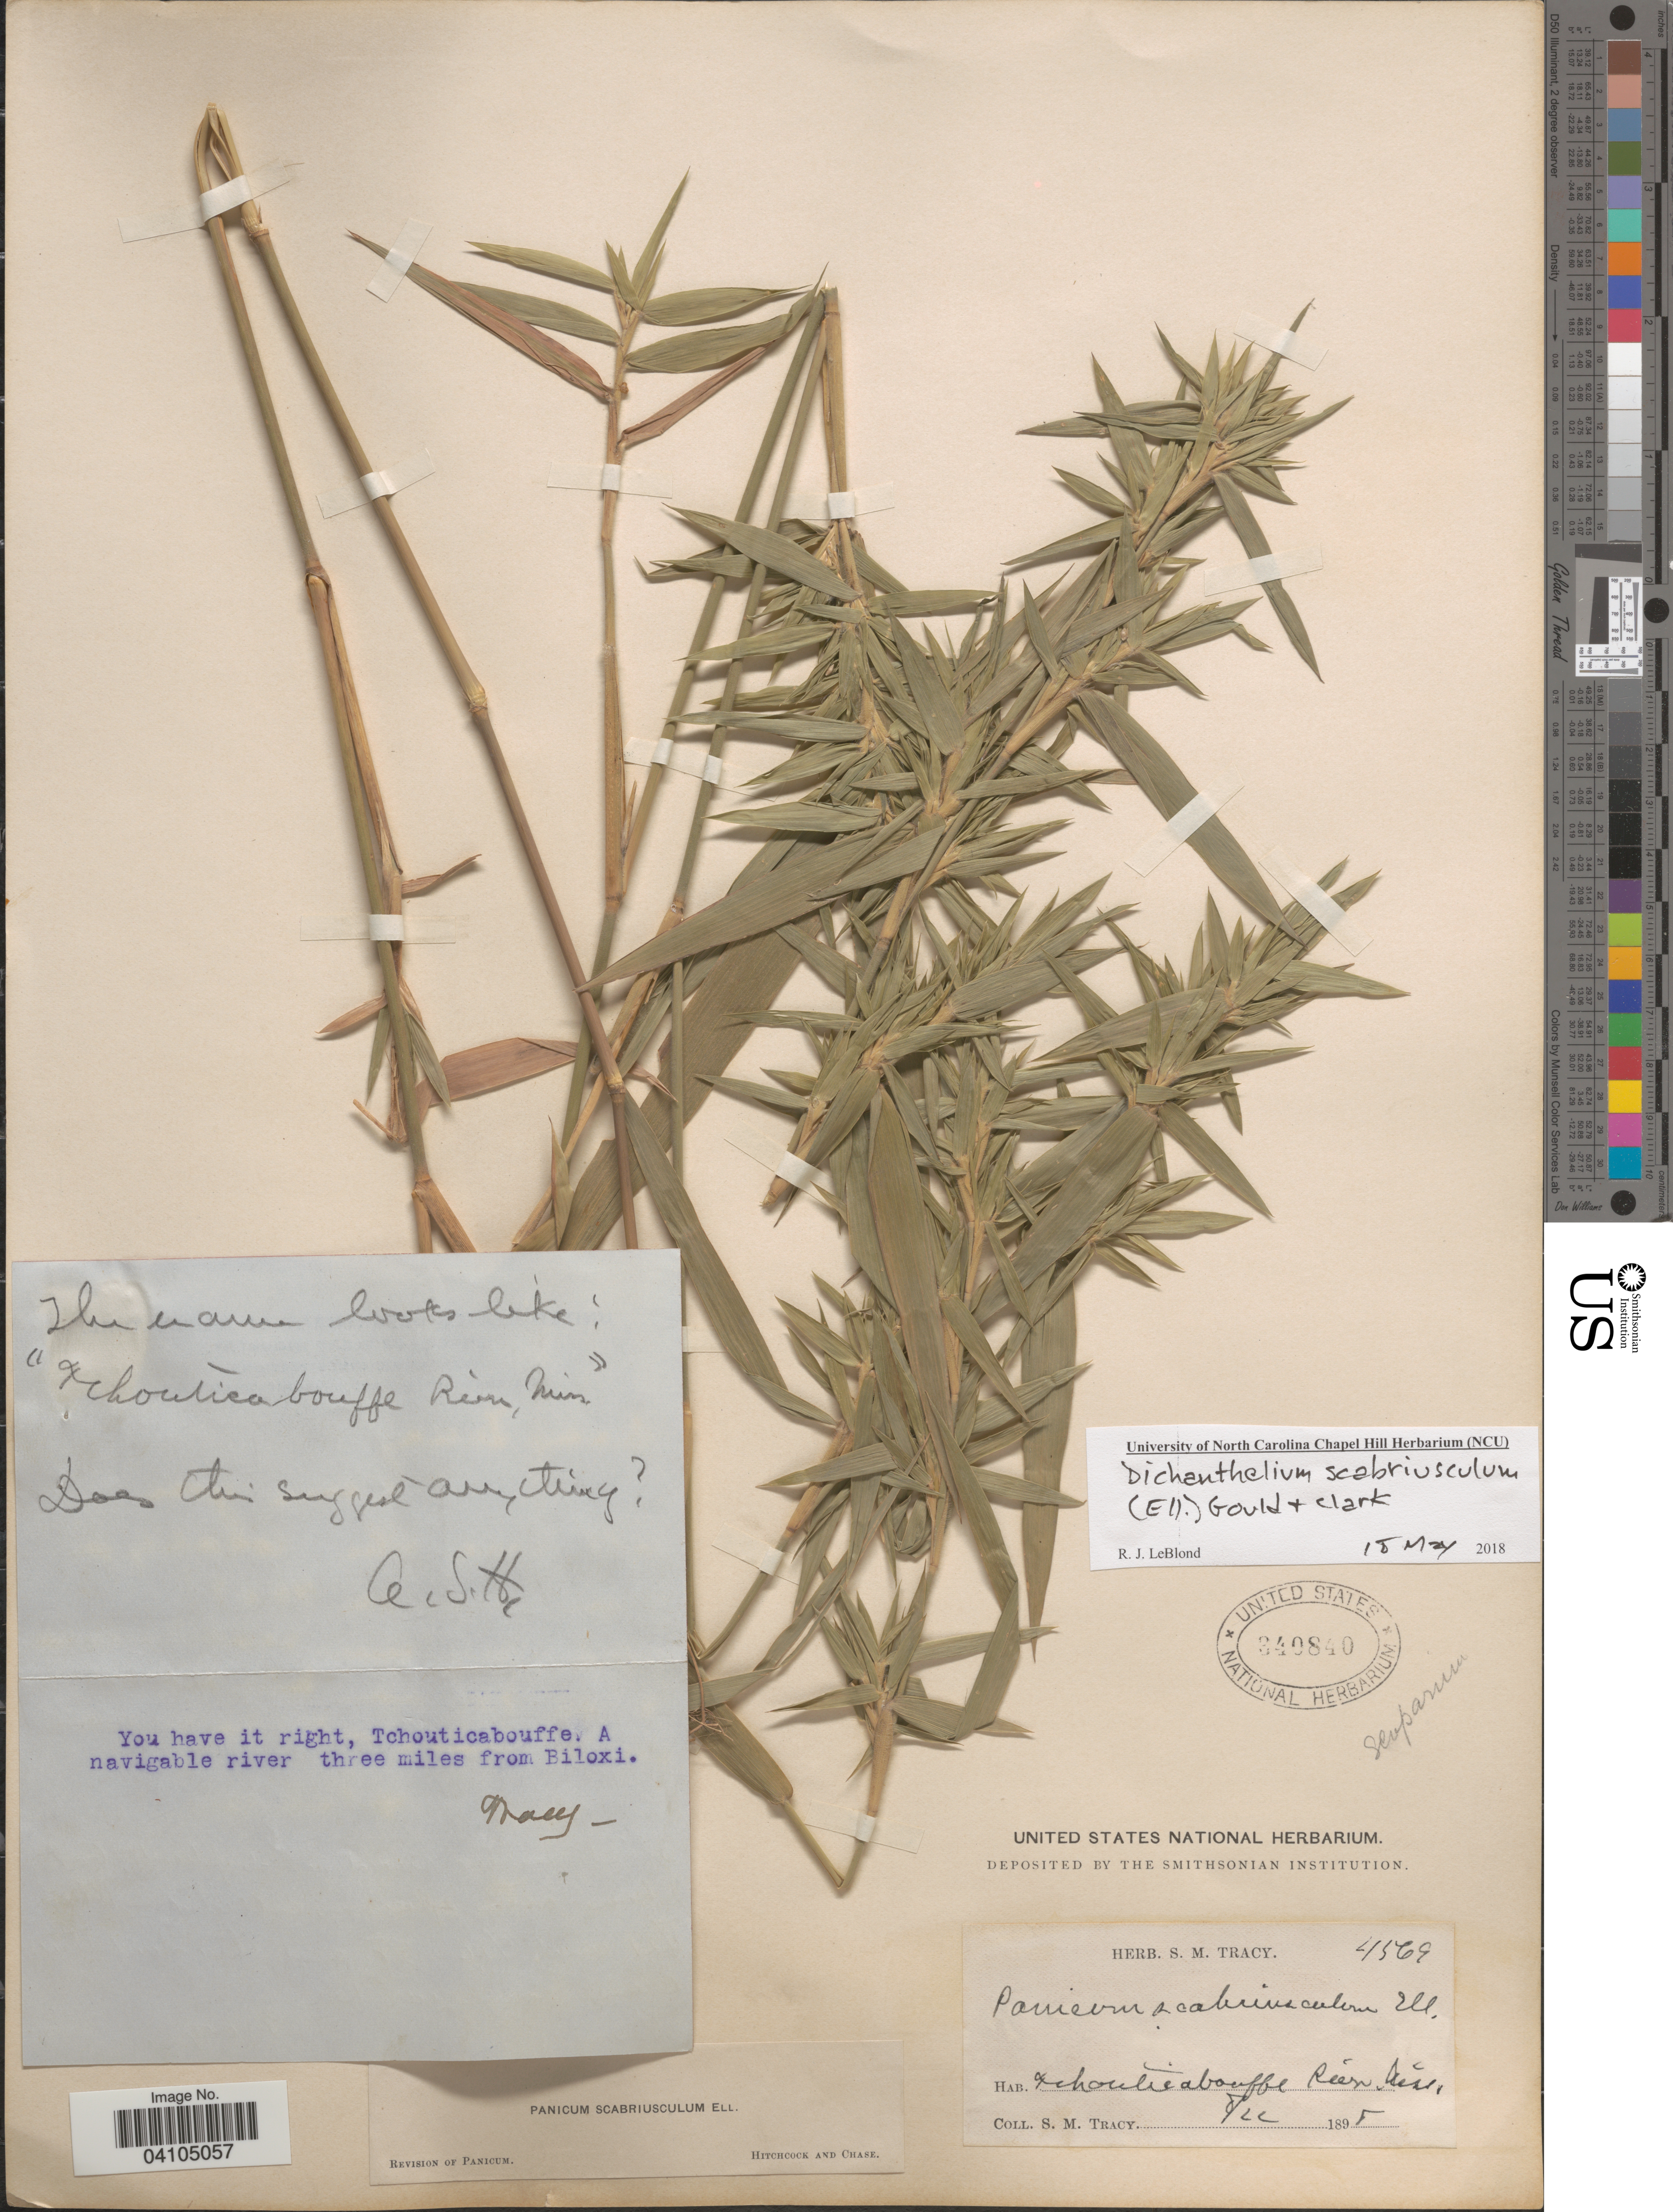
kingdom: Plantae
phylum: Tracheophyta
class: Liliopsida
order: Poales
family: Poaceae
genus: Dichanthelium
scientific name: Dichanthelium scabriusculum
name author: (Elliott) Gould & C.A. Clark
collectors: S. M. Tracy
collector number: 4569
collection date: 1898-08-22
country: United States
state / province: Mississippi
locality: Tchoutacabouffe [interpreted] River.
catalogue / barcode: US 340840